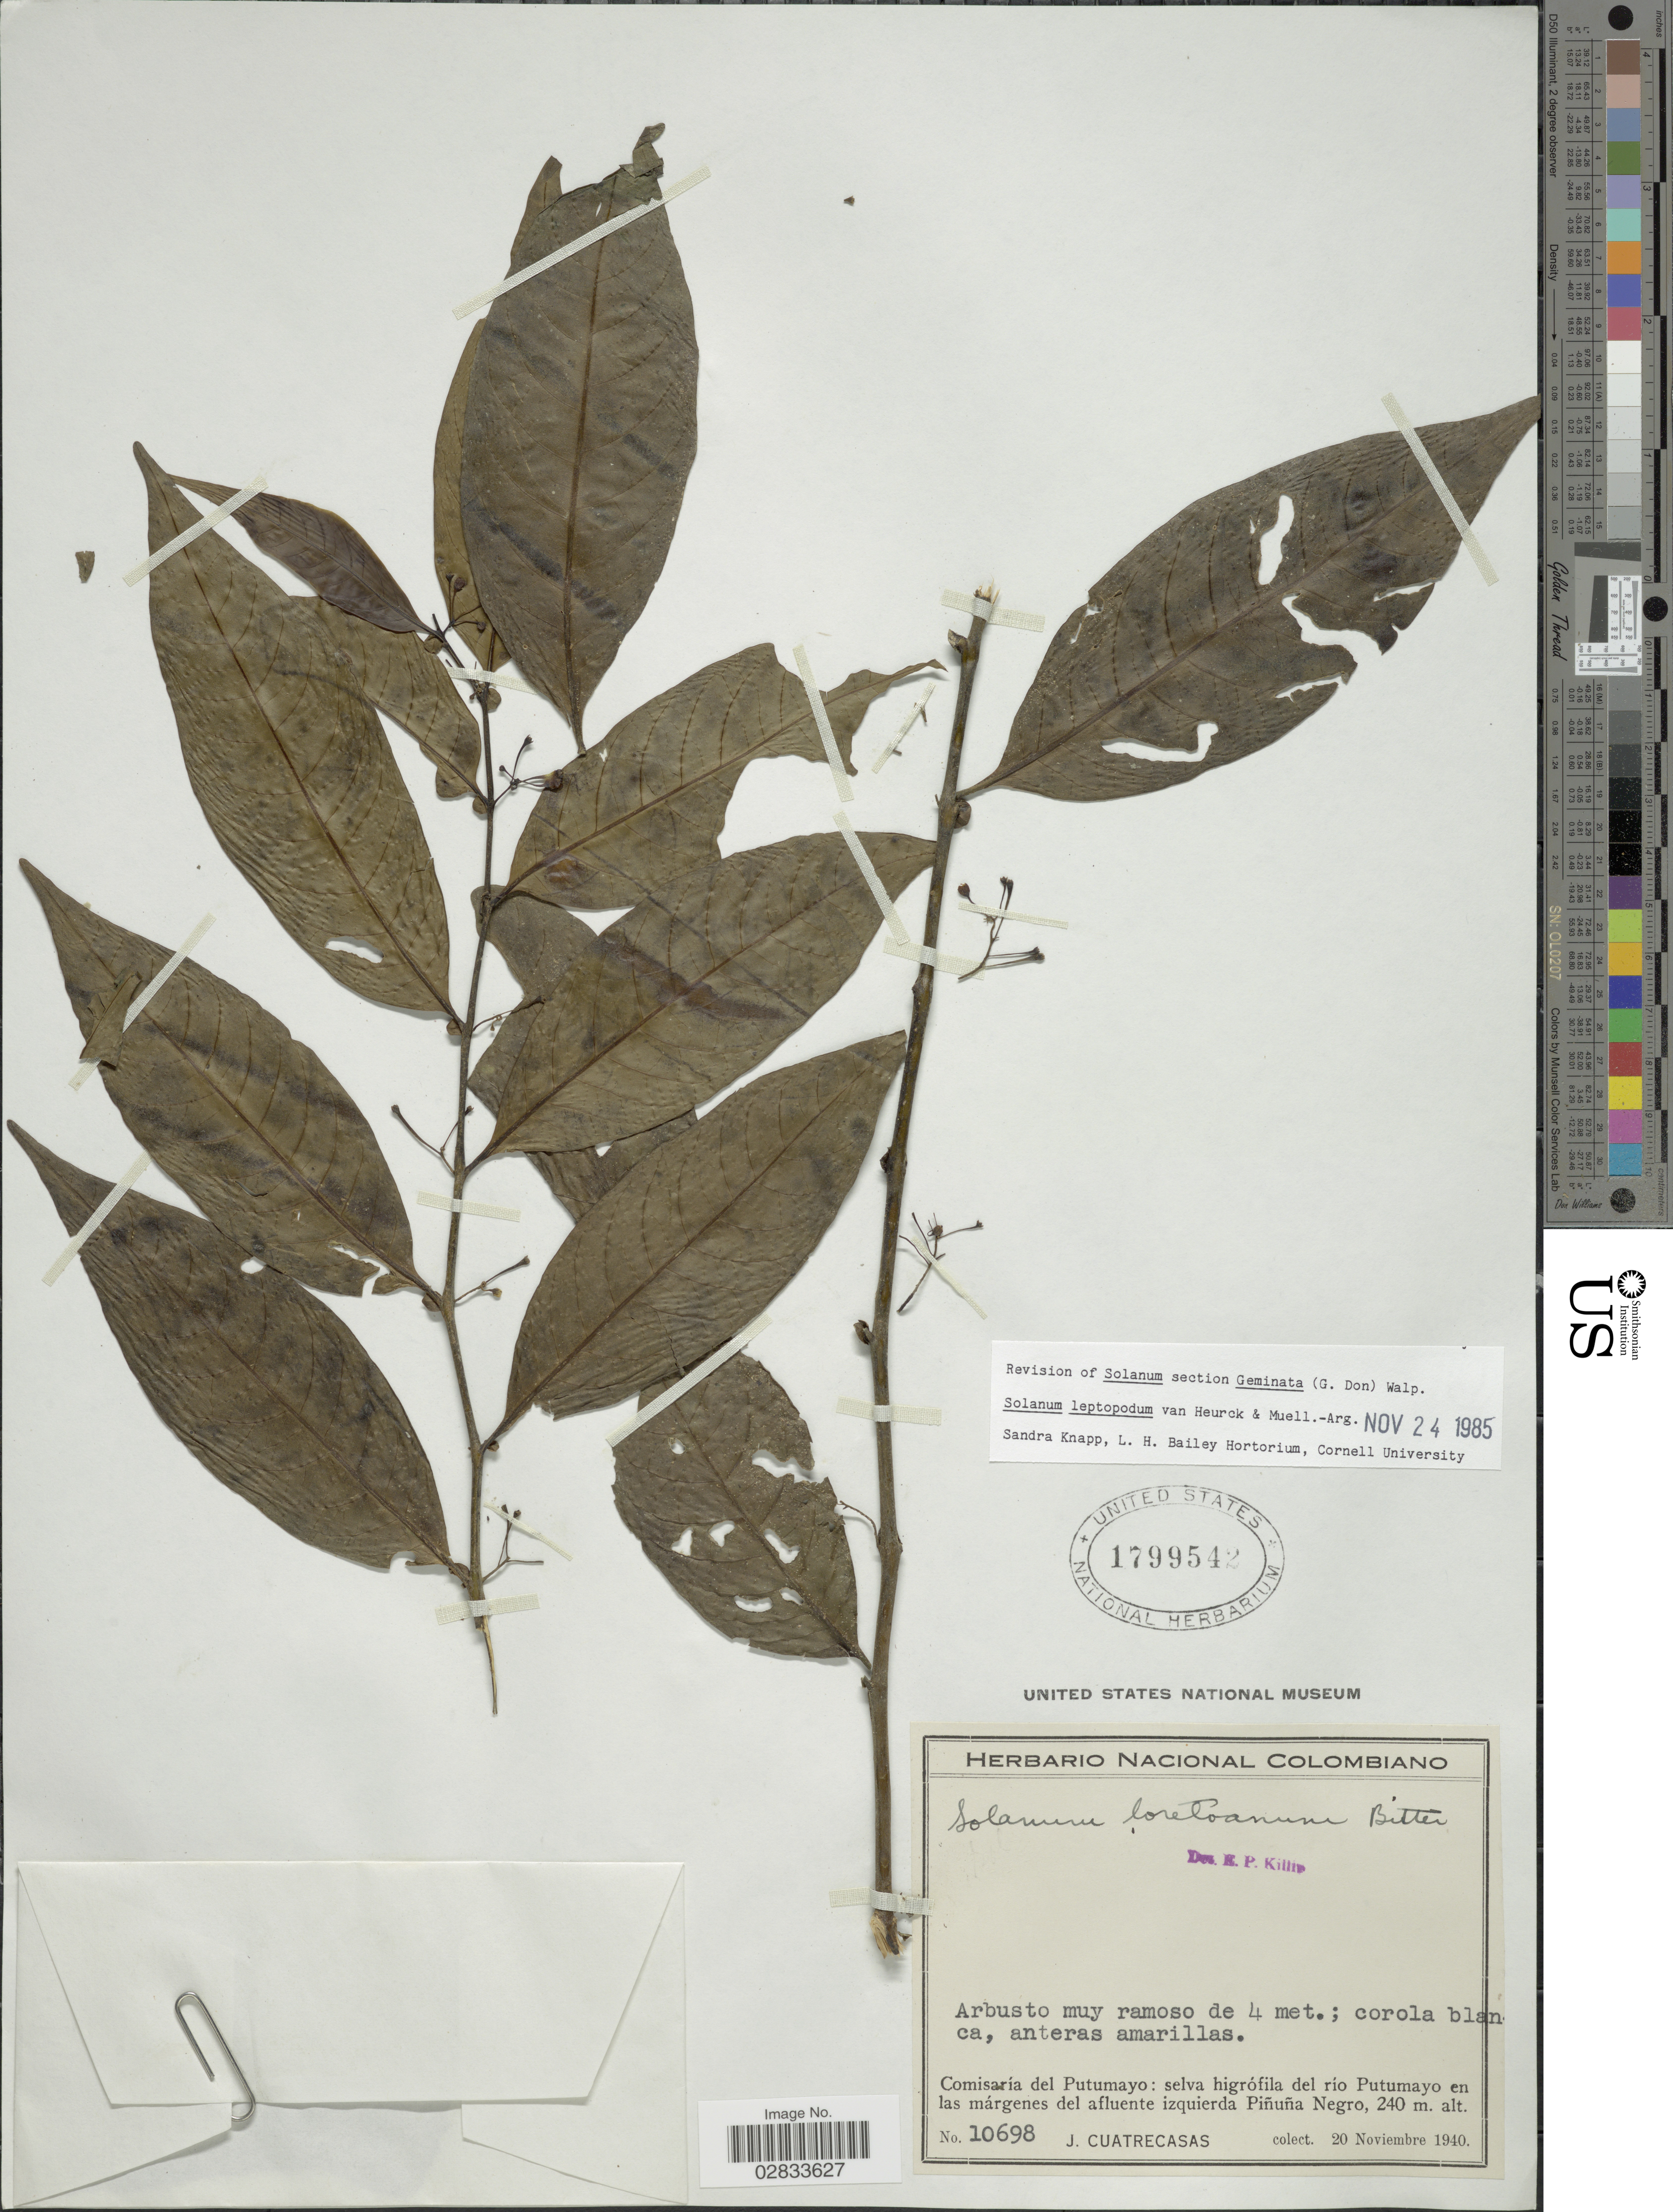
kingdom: Plantae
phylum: Tracheophyta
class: Magnoliopsida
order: Solanales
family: Solanaceae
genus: Solanum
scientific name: Solanum leptopodum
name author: Van Heurck & Müll. Arg.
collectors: J. Cuatrecasas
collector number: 10698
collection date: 1940-11-20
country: Colombia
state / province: Putumayo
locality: Comisaría del Putumayo: selva higrófila del río Putumayo en las márgenes del afluente izquierda Piñuña Negro.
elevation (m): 240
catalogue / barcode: US 1799542